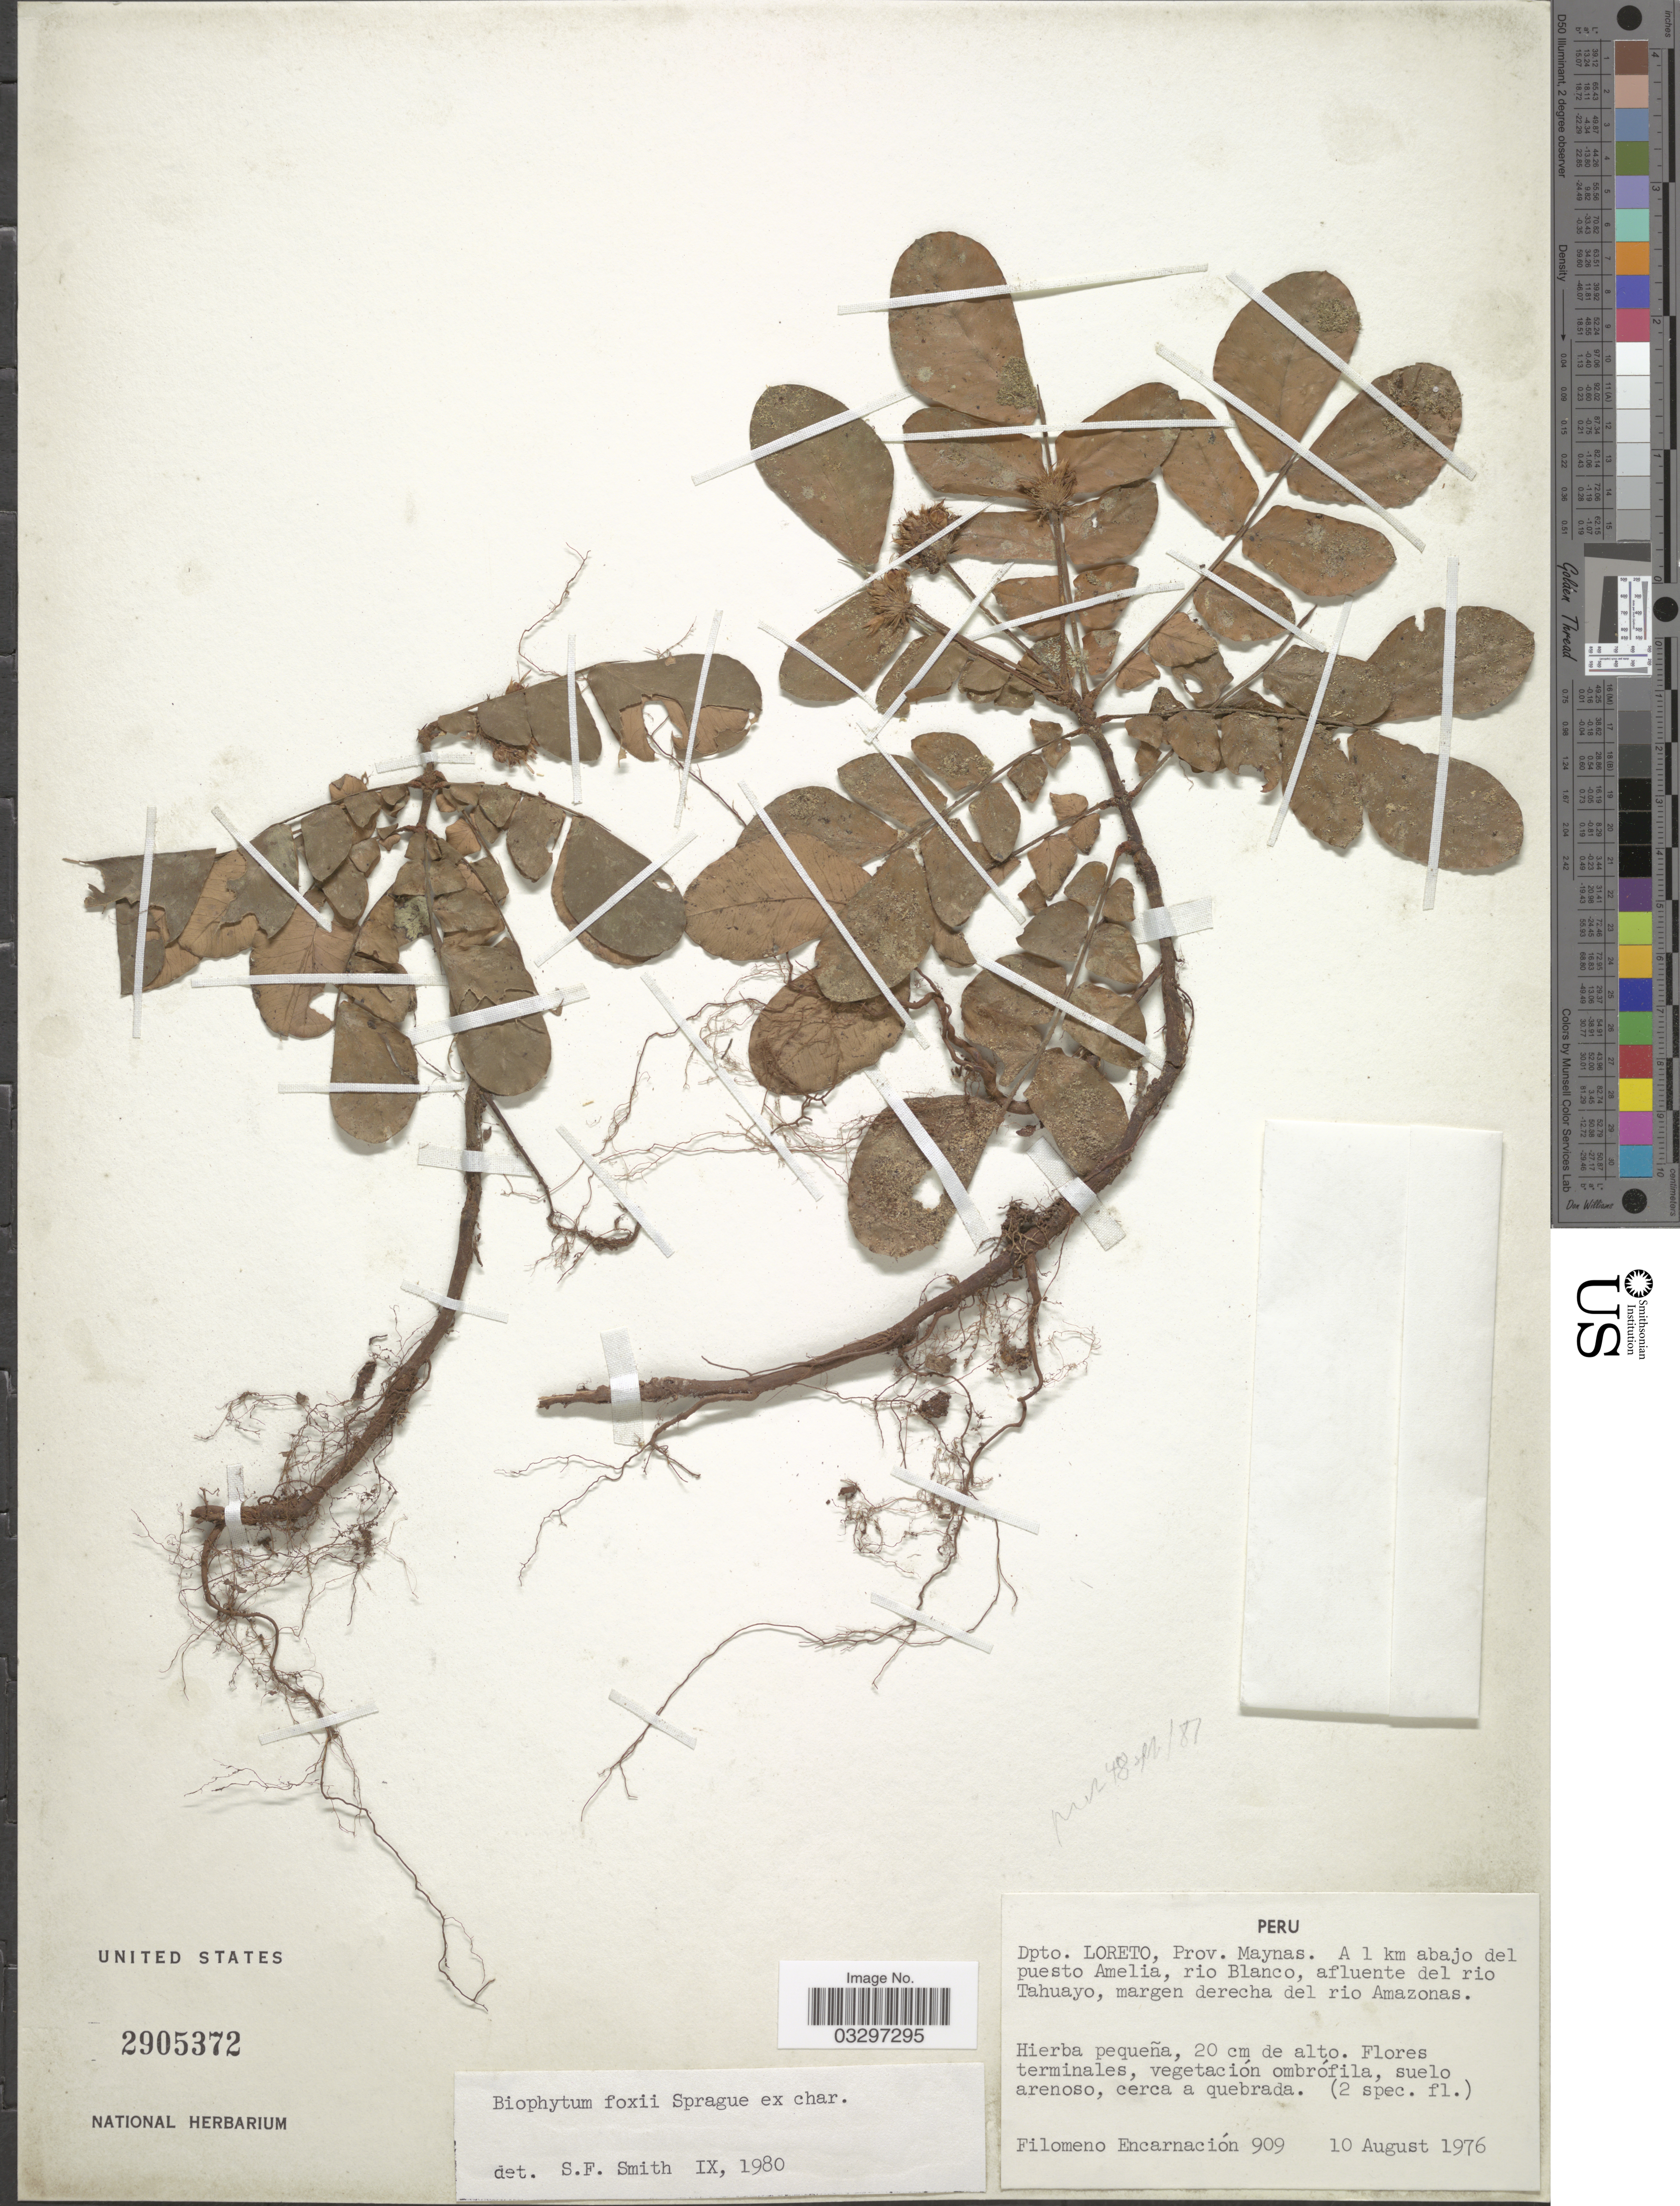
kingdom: Plantae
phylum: Tracheophyta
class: Magnoliopsida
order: Oxalidales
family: Oxalidaceae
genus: Biophytum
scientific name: Biophytum foxii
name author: Sprague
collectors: F. Encarnación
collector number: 909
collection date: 1976-08-10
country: Peru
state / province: Loreto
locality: Dpto. Loreto, Prov. Maynas. A 1 km abajo del puersto Amelia, rio Blanco, afluente del rio Tahuayo, margen derecha del rio Amazonas.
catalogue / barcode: US 2905372